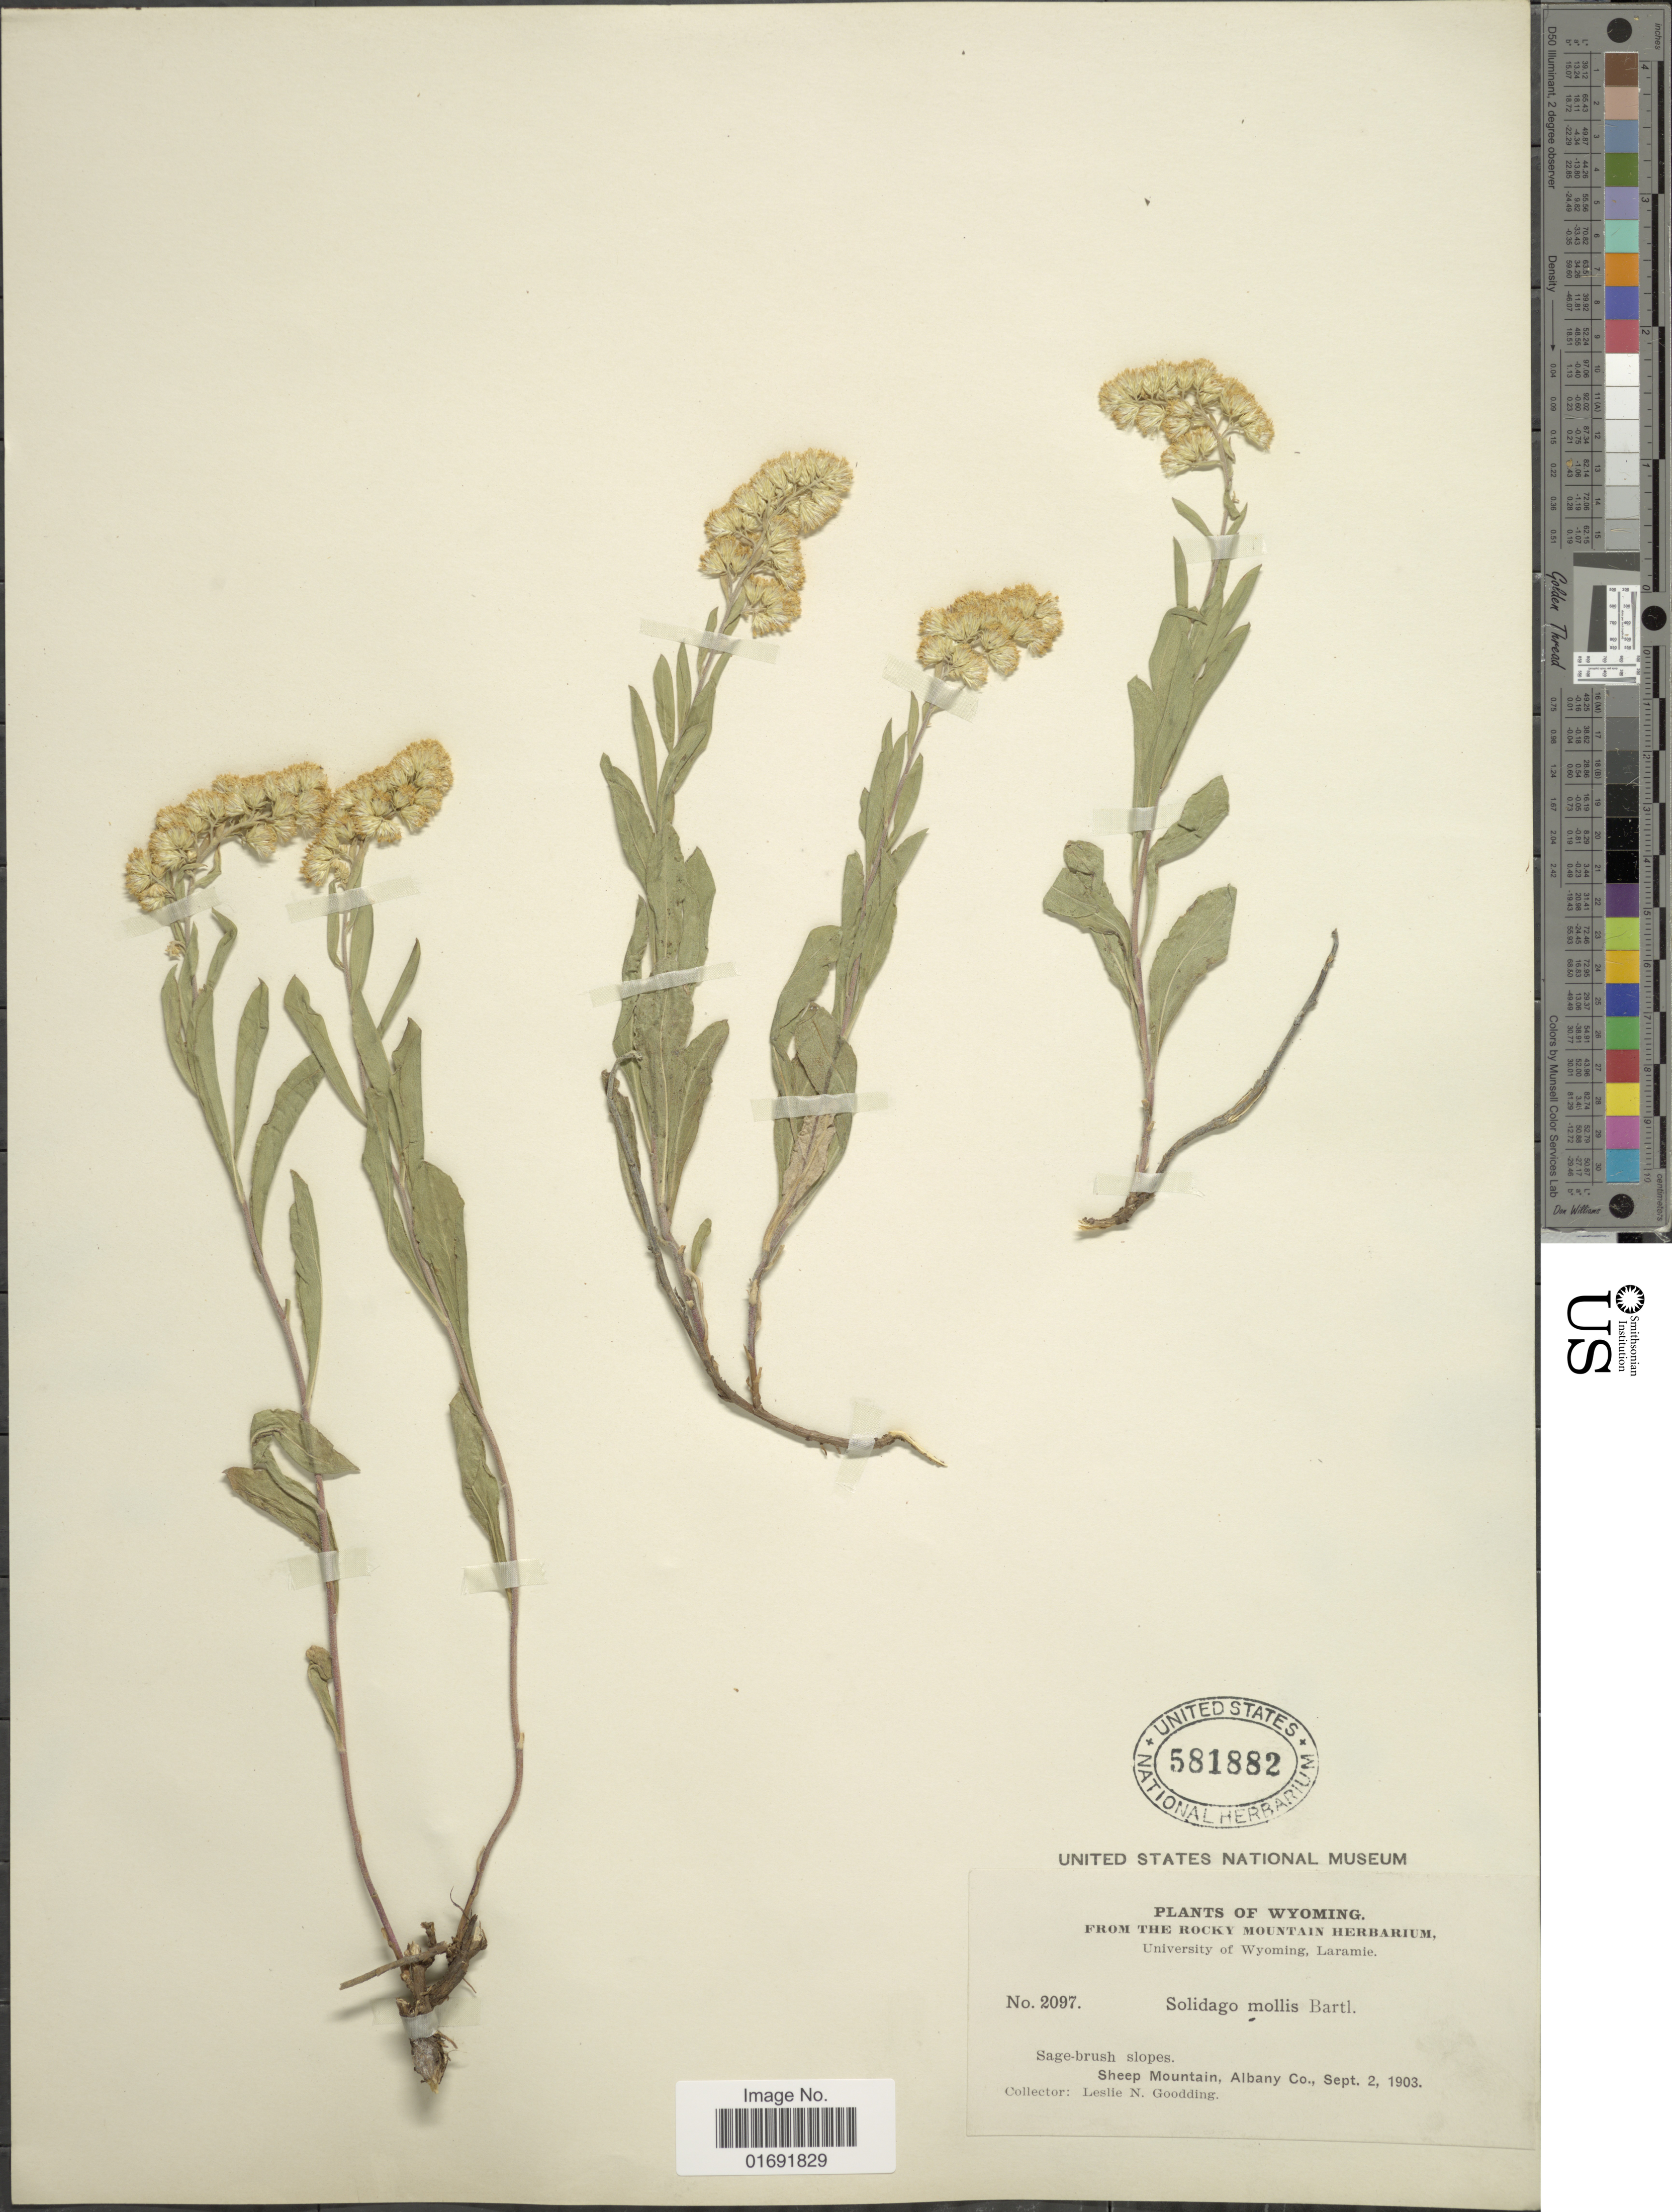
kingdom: Plantae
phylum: Tracheophyta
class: Magnoliopsida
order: Asterales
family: Asteraceae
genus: Solidago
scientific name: Solidago sp.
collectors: L. N. Goodding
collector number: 2097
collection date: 1903-09-02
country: United States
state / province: Wyoming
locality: Sheep Mountain, Albany Co.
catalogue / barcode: US 581882